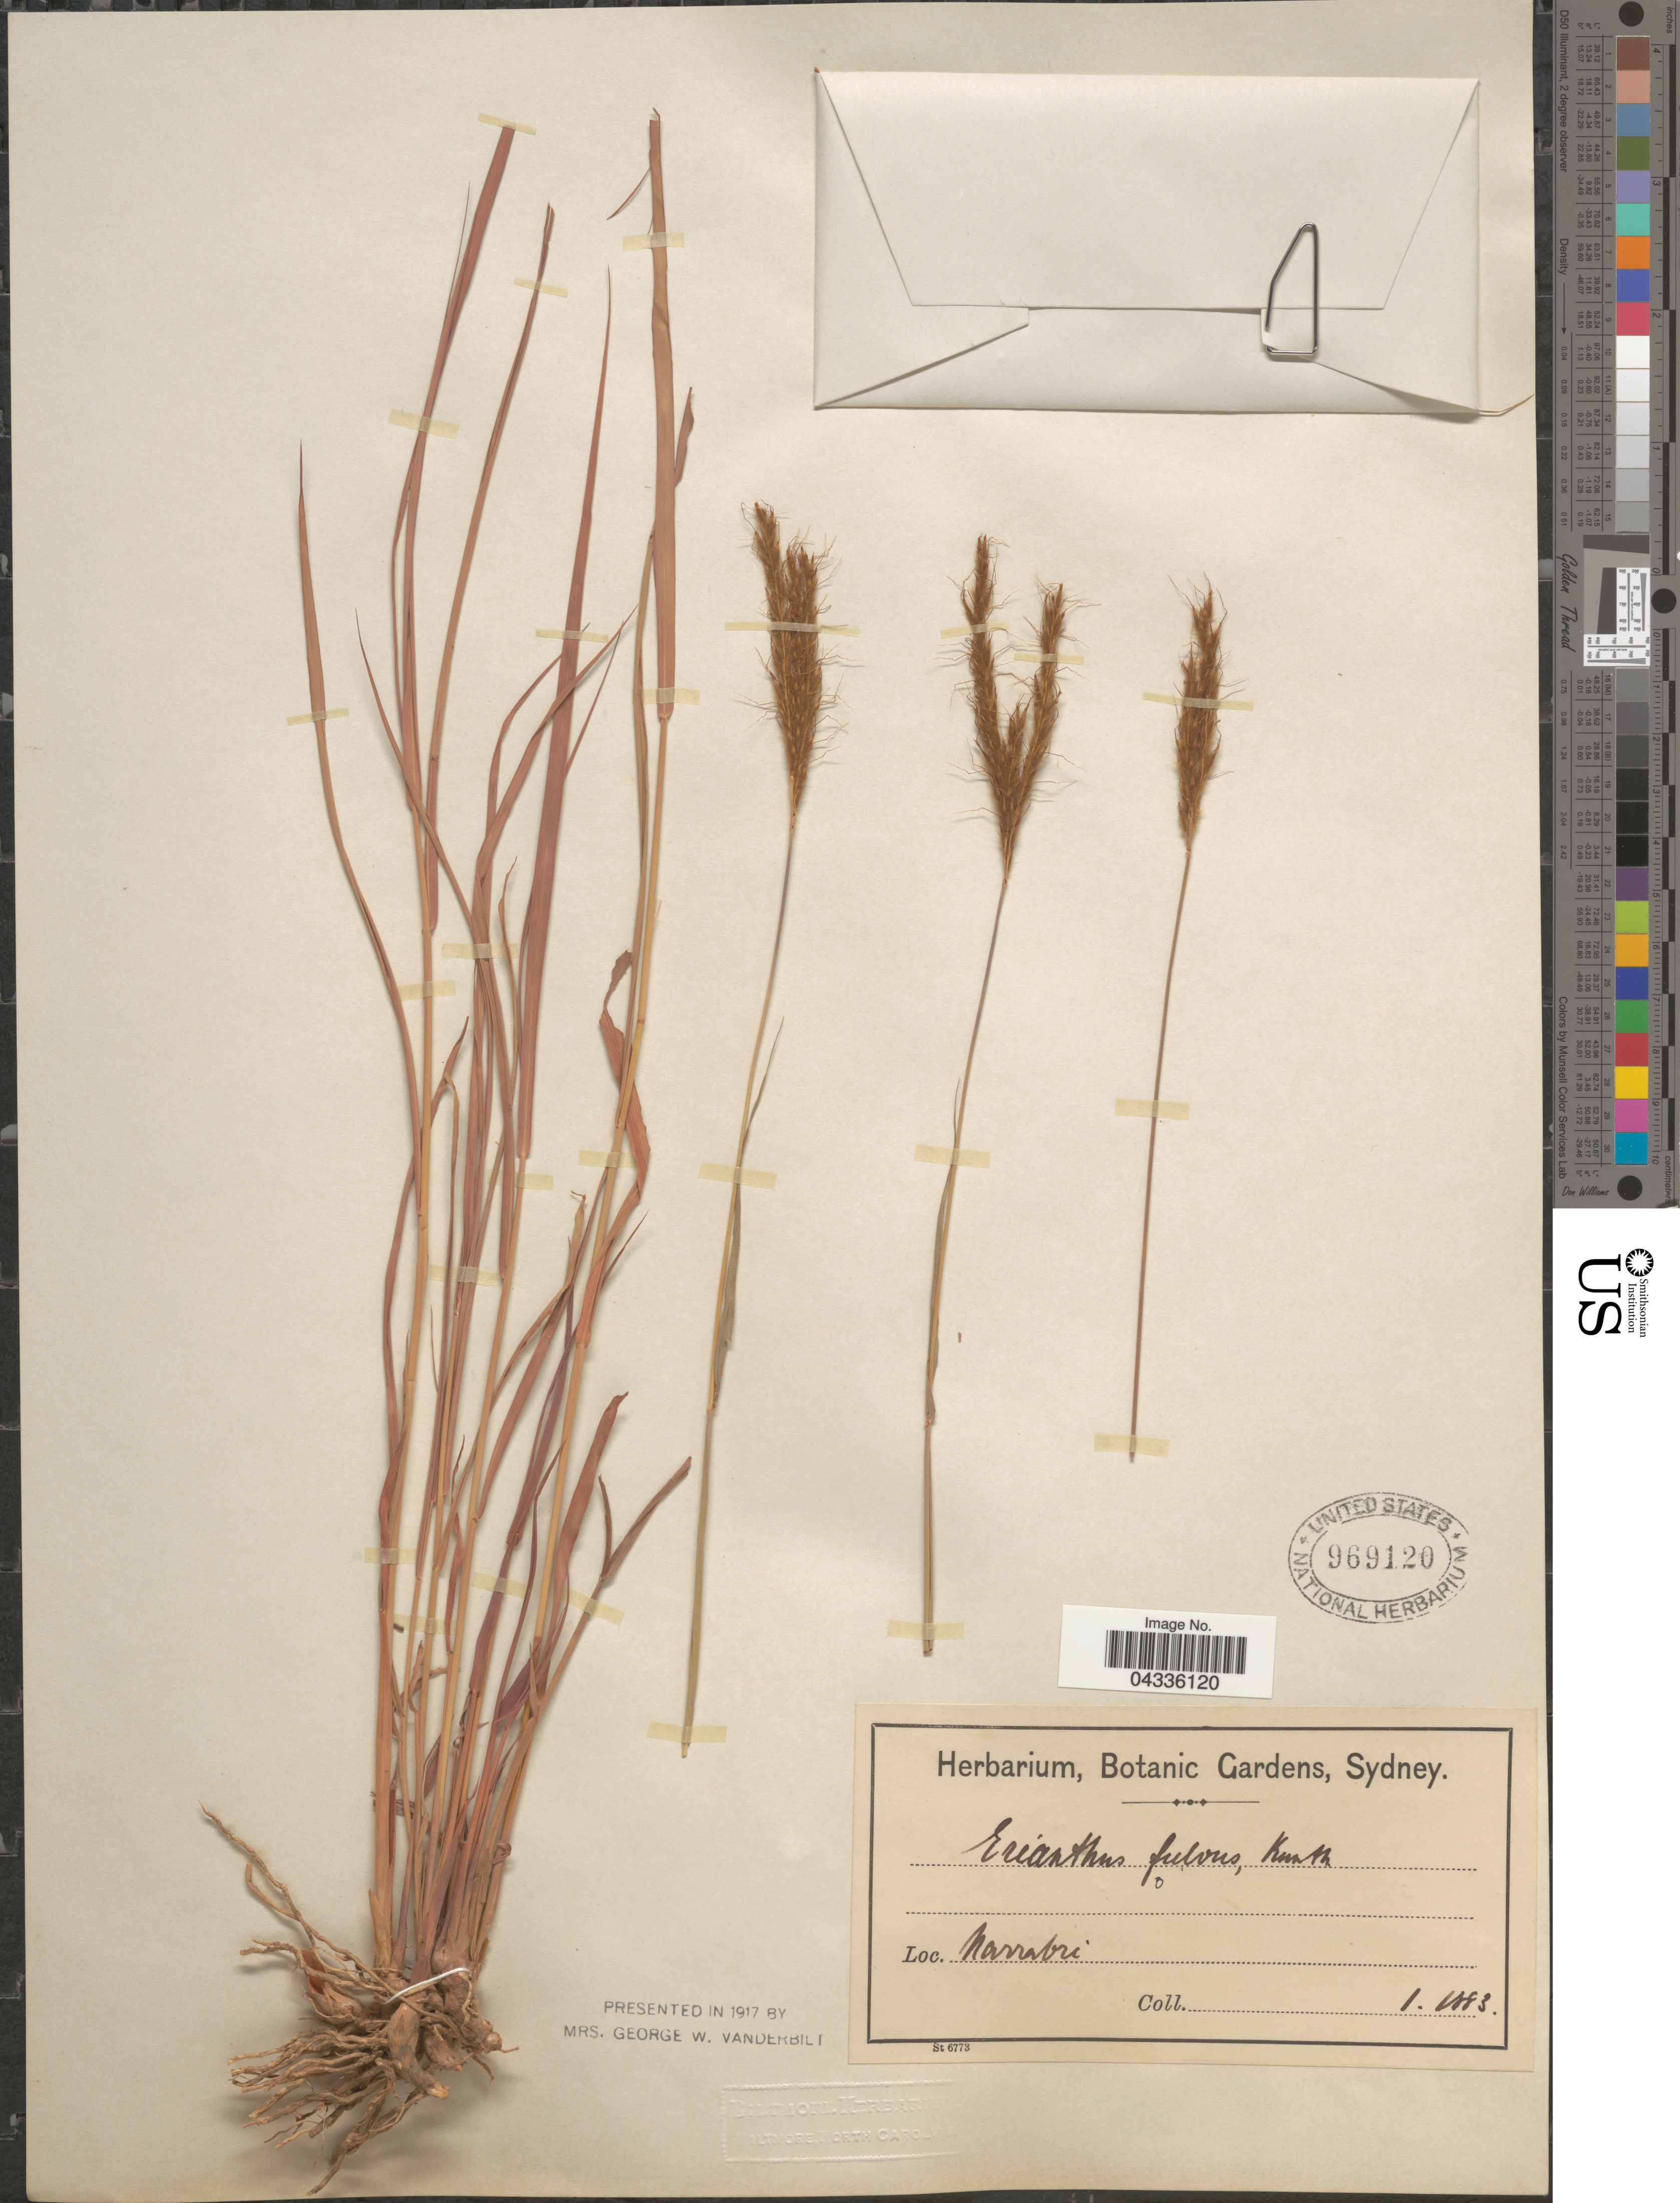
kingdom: Plantae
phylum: Tracheophyta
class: Liliopsida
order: Poales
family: Poaceae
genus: Eulalia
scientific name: Eulalia aurea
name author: (Bory) Kunth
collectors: ex Herb. Bot. Gard. Sydney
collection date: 1883-01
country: Australia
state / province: New South Wales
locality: Narrabri.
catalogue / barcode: US 969120